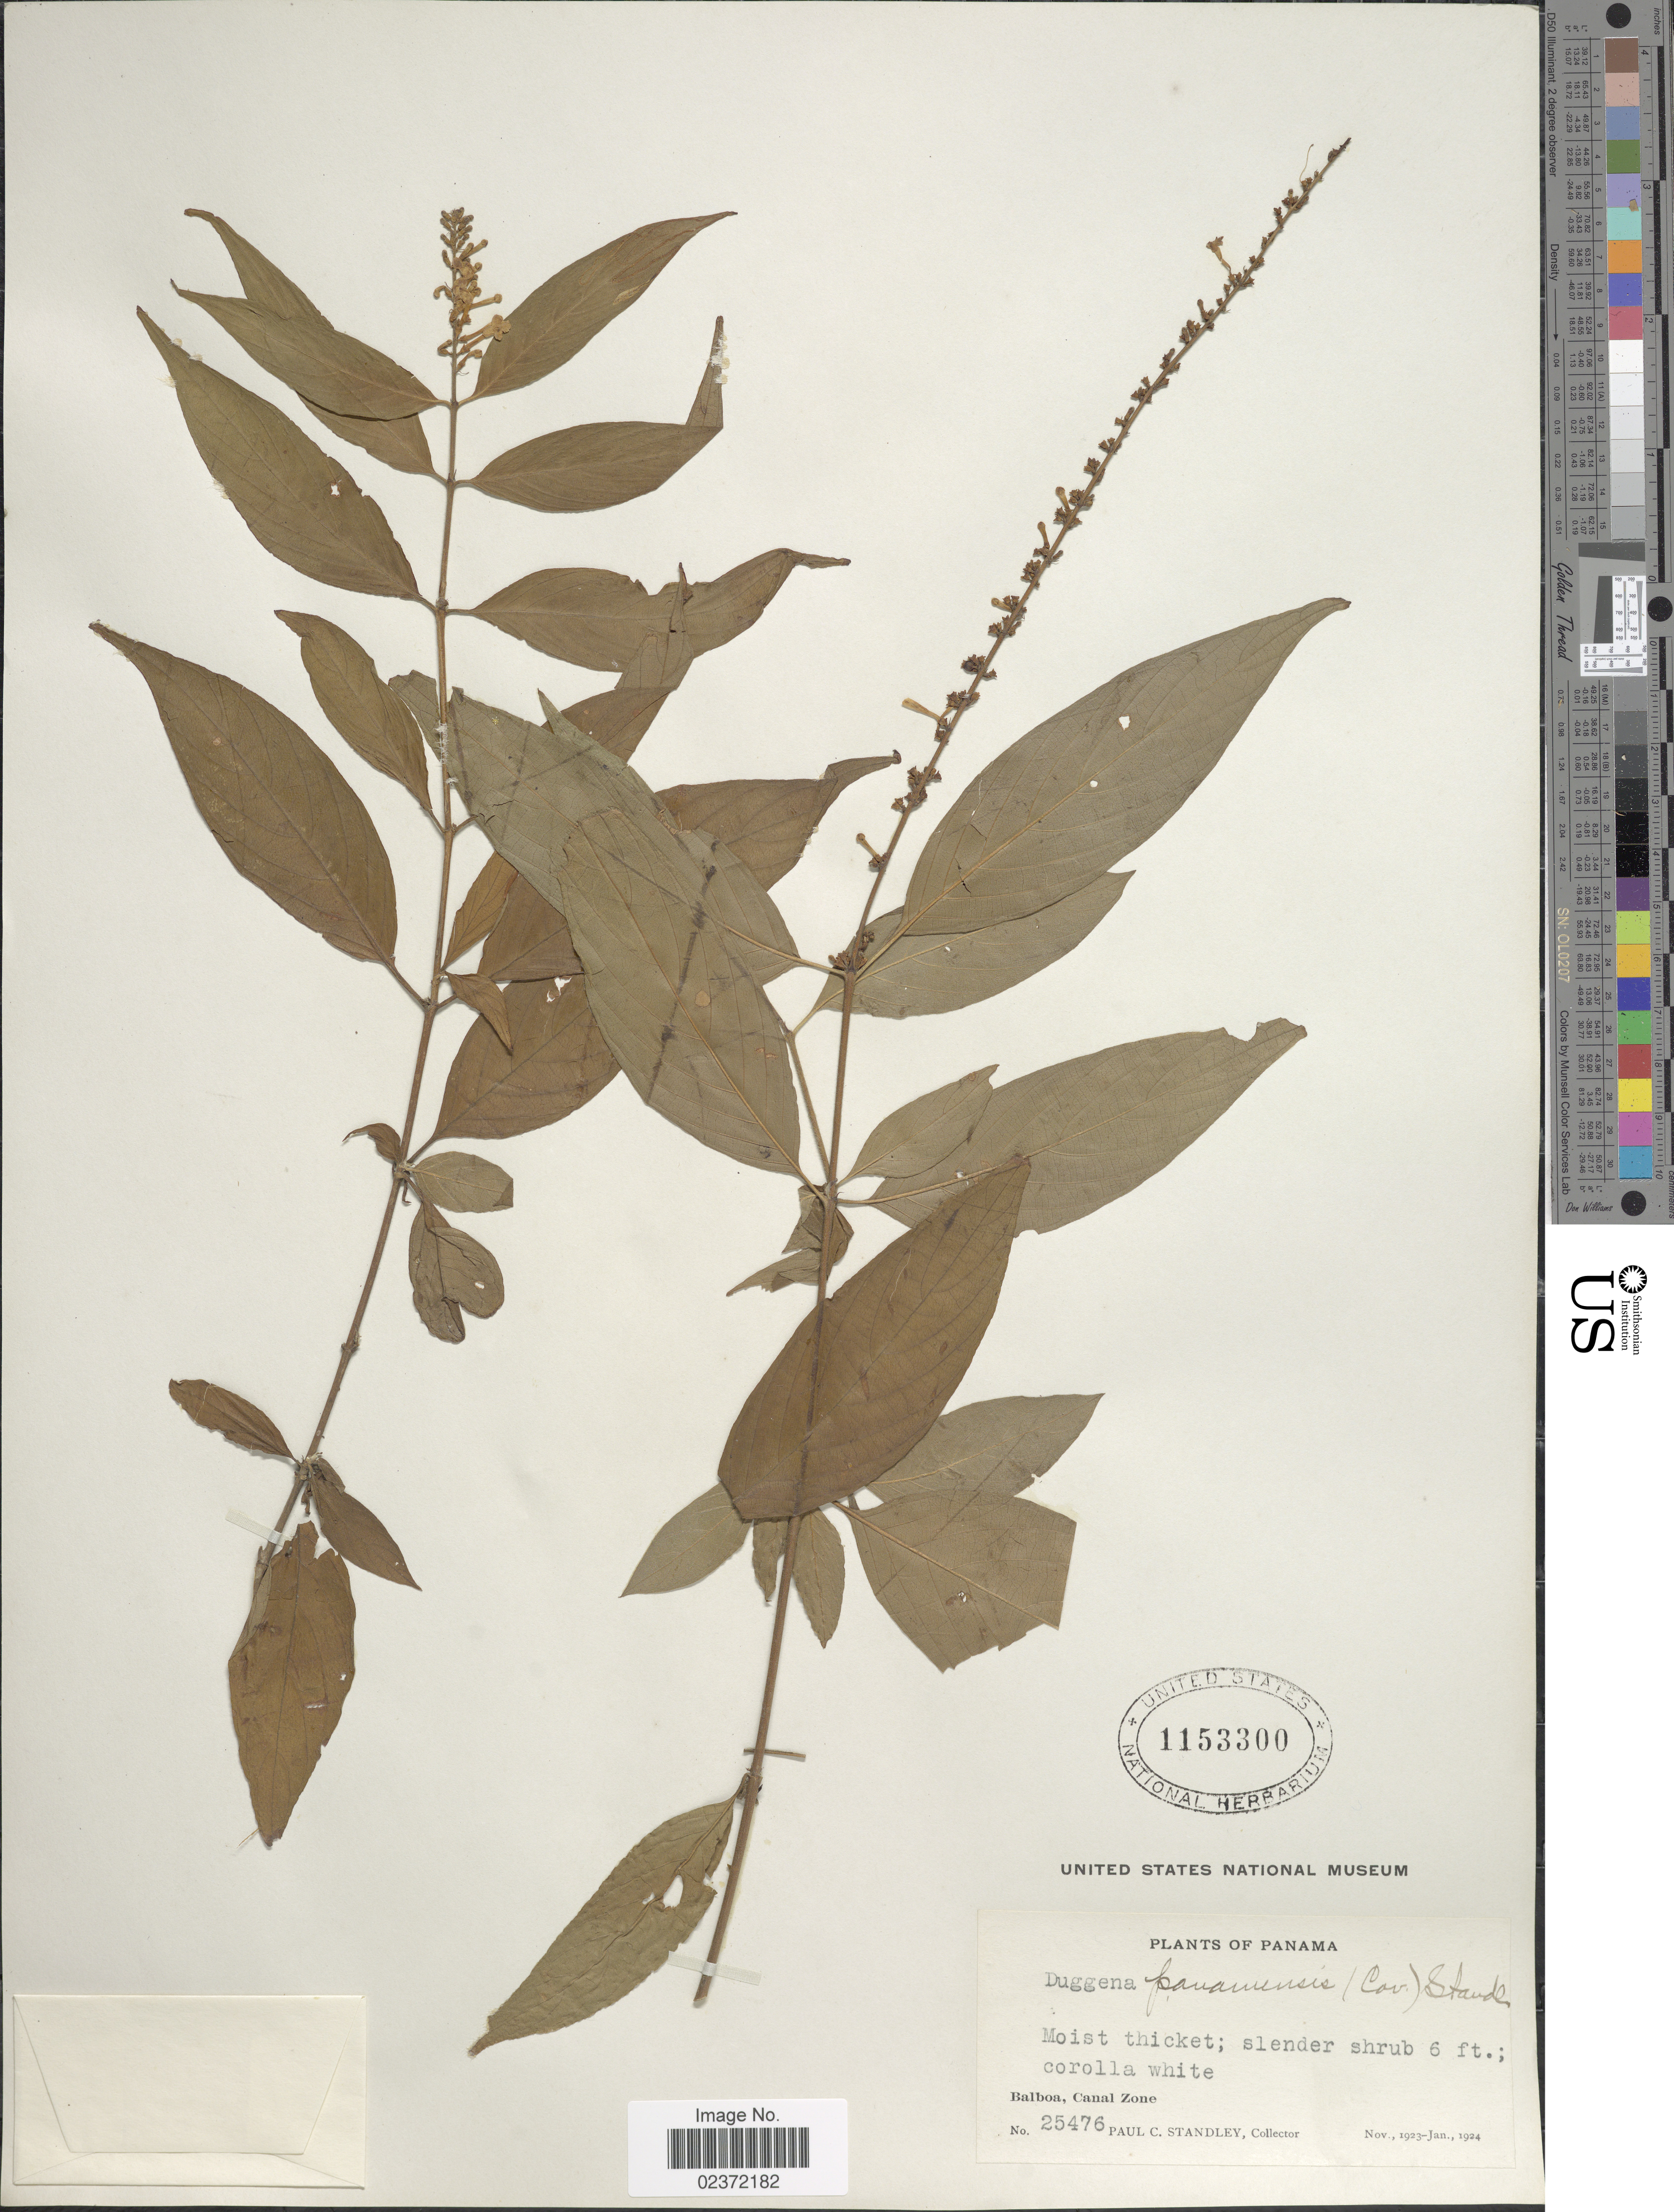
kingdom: Plantae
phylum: Tracheophyta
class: Magnoliopsida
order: Gentianales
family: Rubiaceae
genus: Gonzalagunia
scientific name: Gonzalagunia panamensis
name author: (Cav.) K. Schum.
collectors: P. C. Standley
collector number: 25476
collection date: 1923-11/1924-01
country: Panama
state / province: Colón / Panamá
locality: Balboa, Canal Zone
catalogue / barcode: US 1153300